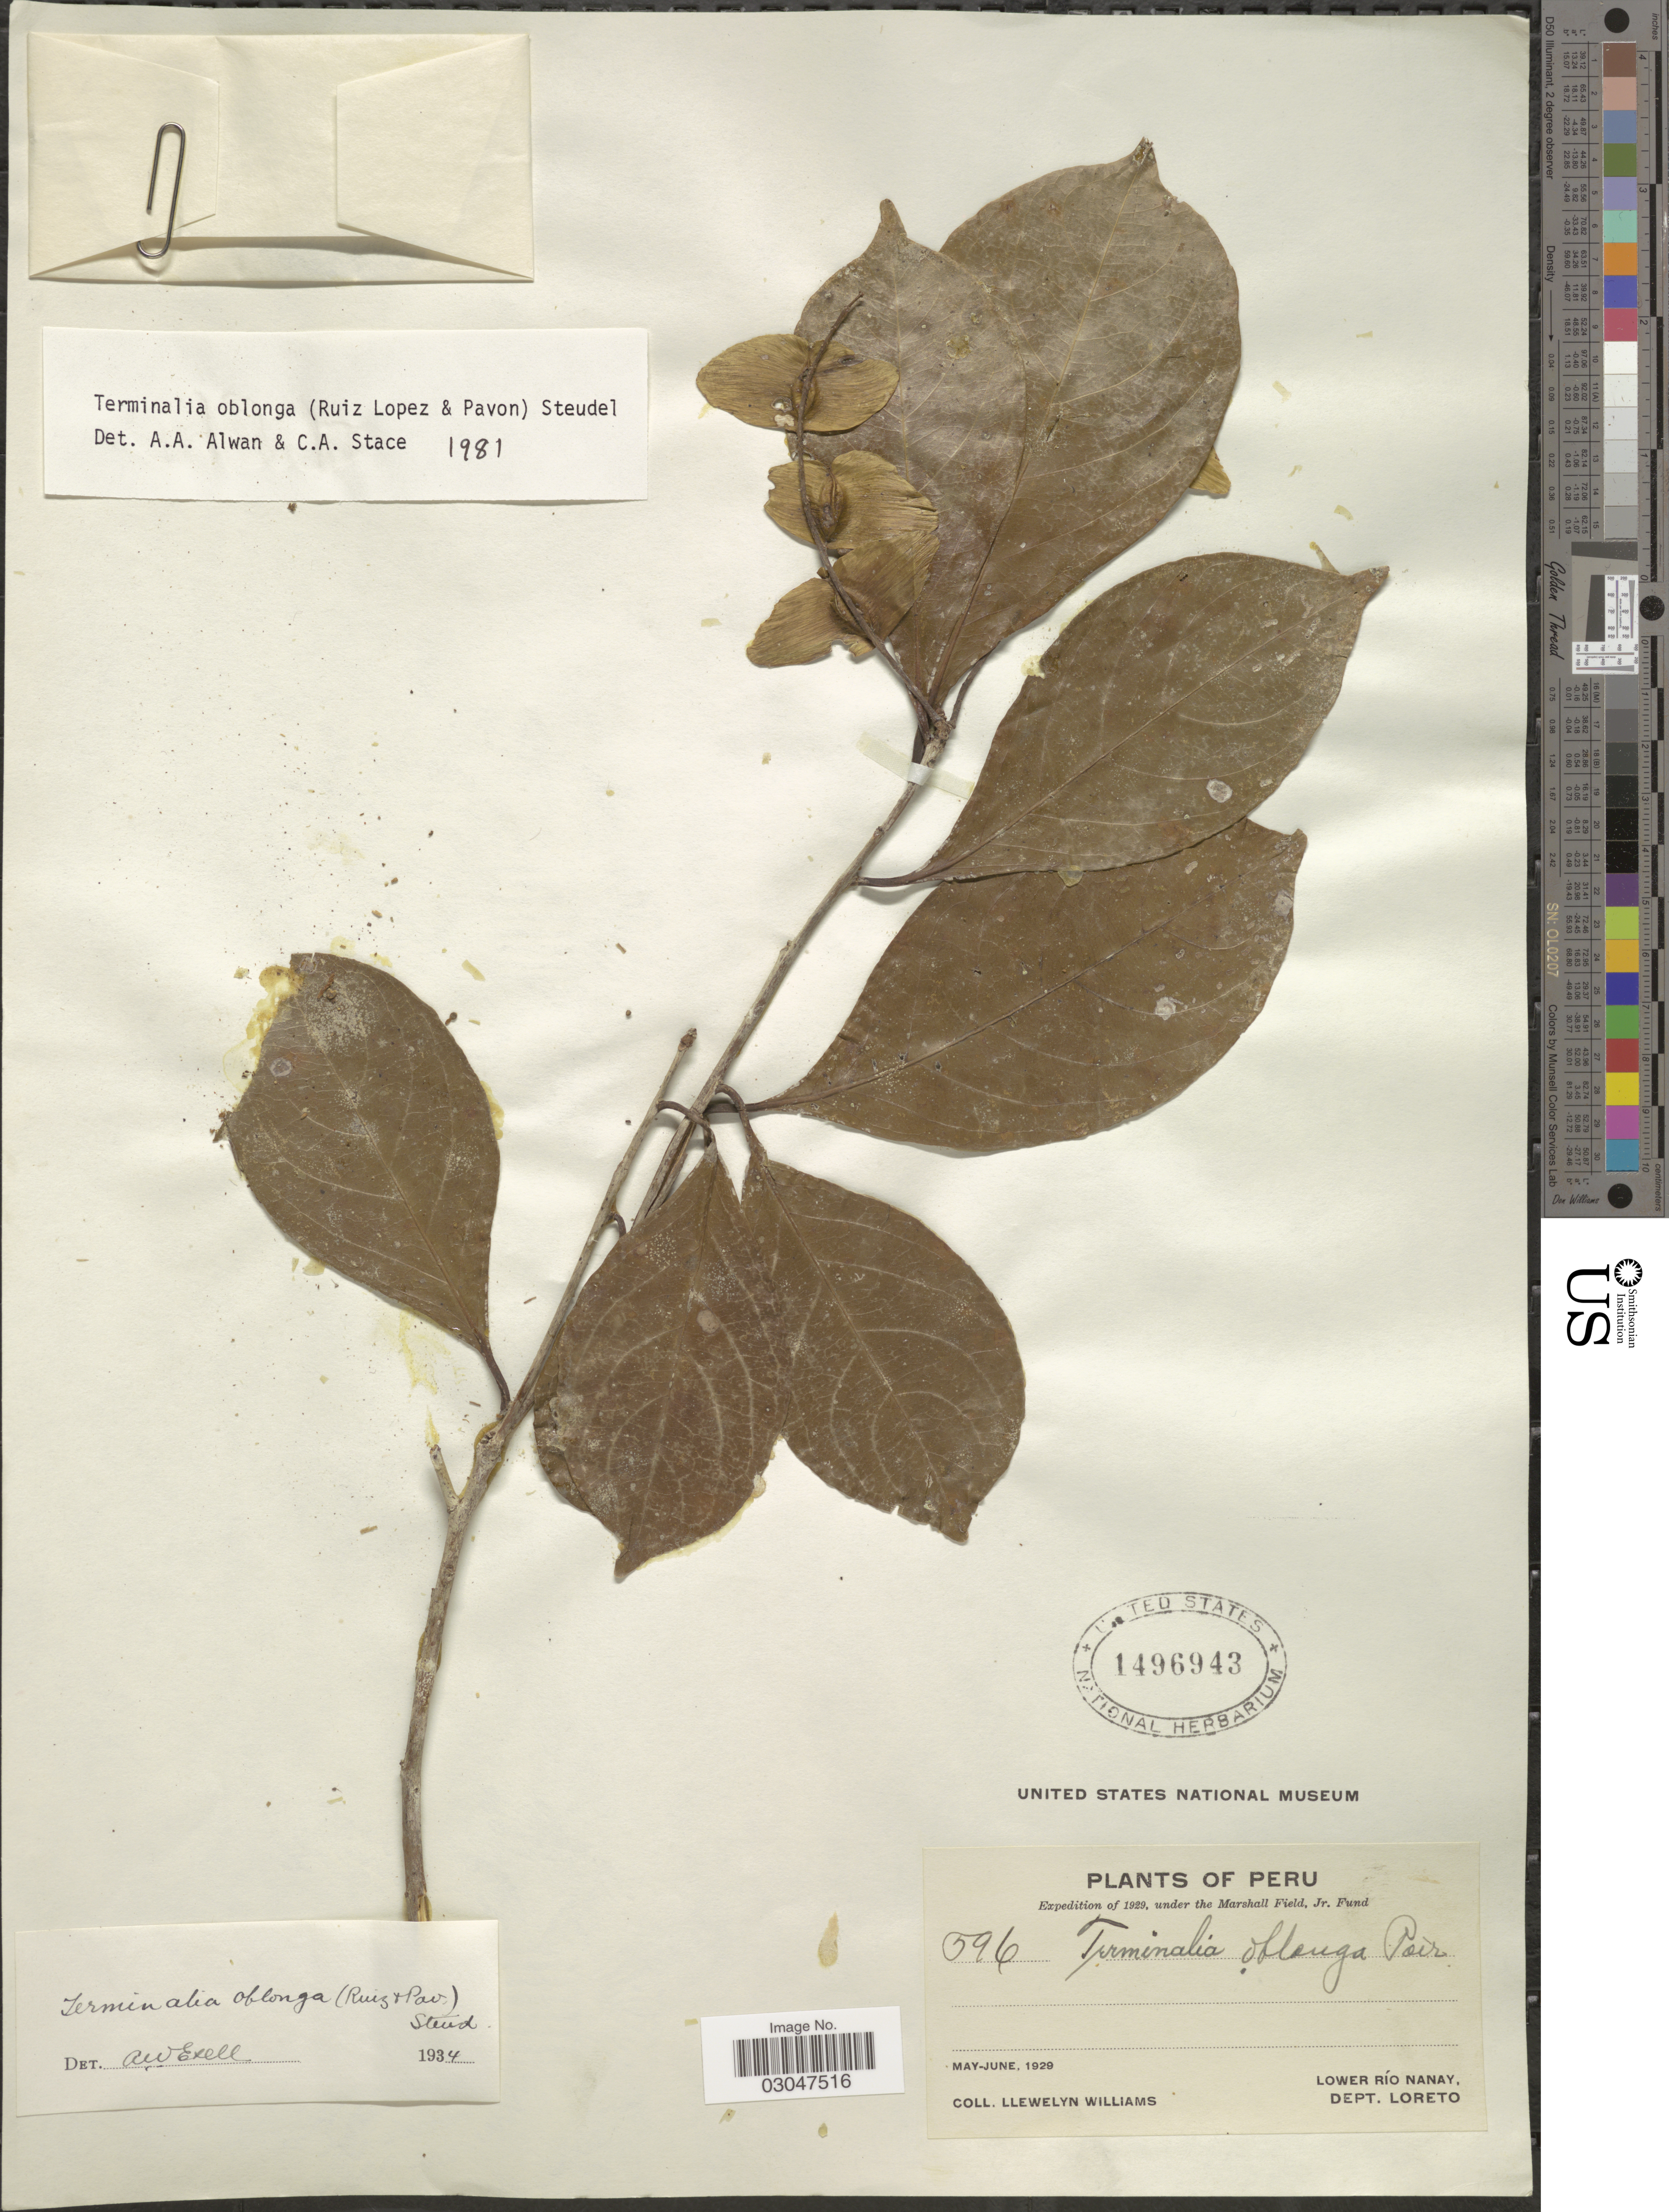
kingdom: Plantae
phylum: Tracheophyta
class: Magnoliopsida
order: Myrtales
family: Combretaceae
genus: Terminalia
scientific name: Terminalia oblonga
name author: (Ruiz & Pav.) Steud.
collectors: Ll. Williams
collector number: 596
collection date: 1929-05/1929-06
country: Peru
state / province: Loreto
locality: Lower Río Nanay, Dept. Loreto.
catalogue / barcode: US 1496943